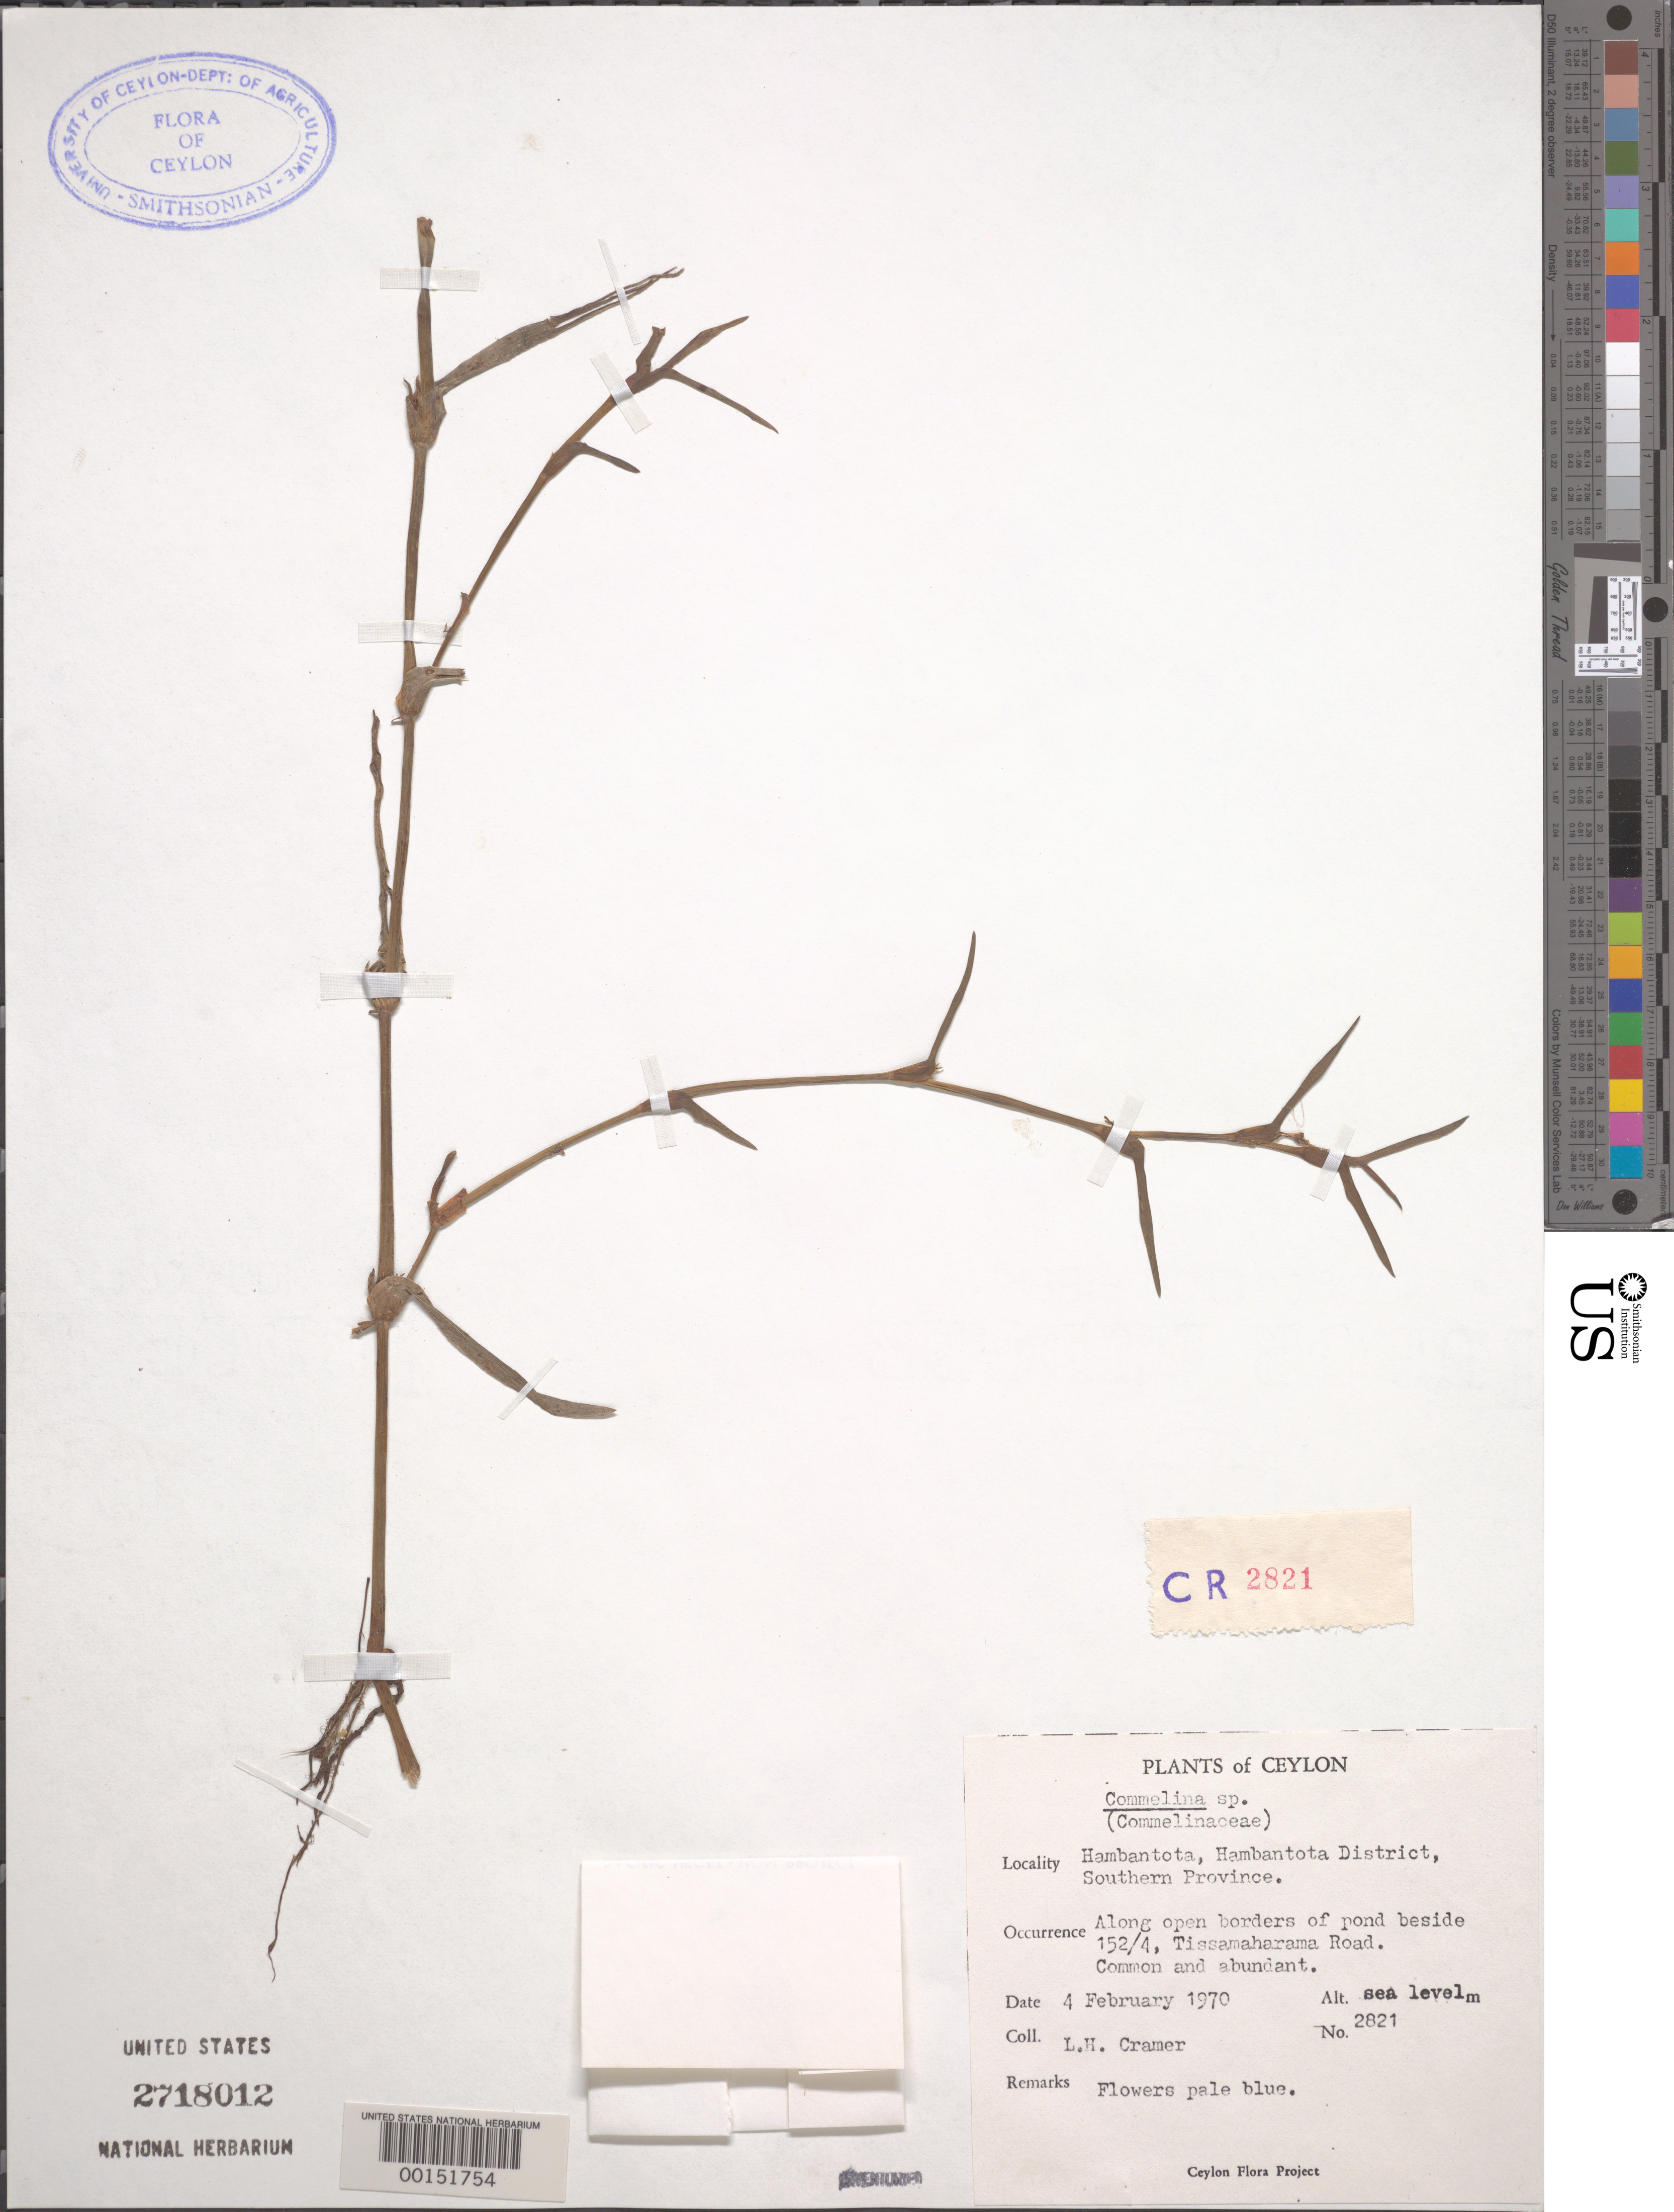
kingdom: Plantae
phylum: Tracheophyta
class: Liliopsida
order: Commelinales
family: Commelinaceae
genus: Cyanotis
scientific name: Cyanotis axillaris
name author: (L.) D. Don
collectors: L. H. Cramer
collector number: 2821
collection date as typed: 04 Feb 1970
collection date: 1970-02-04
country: Sri Lanka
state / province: Southern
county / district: Hambantota Dist.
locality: Hambantota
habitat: Border of pond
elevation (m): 1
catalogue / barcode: US 2718012